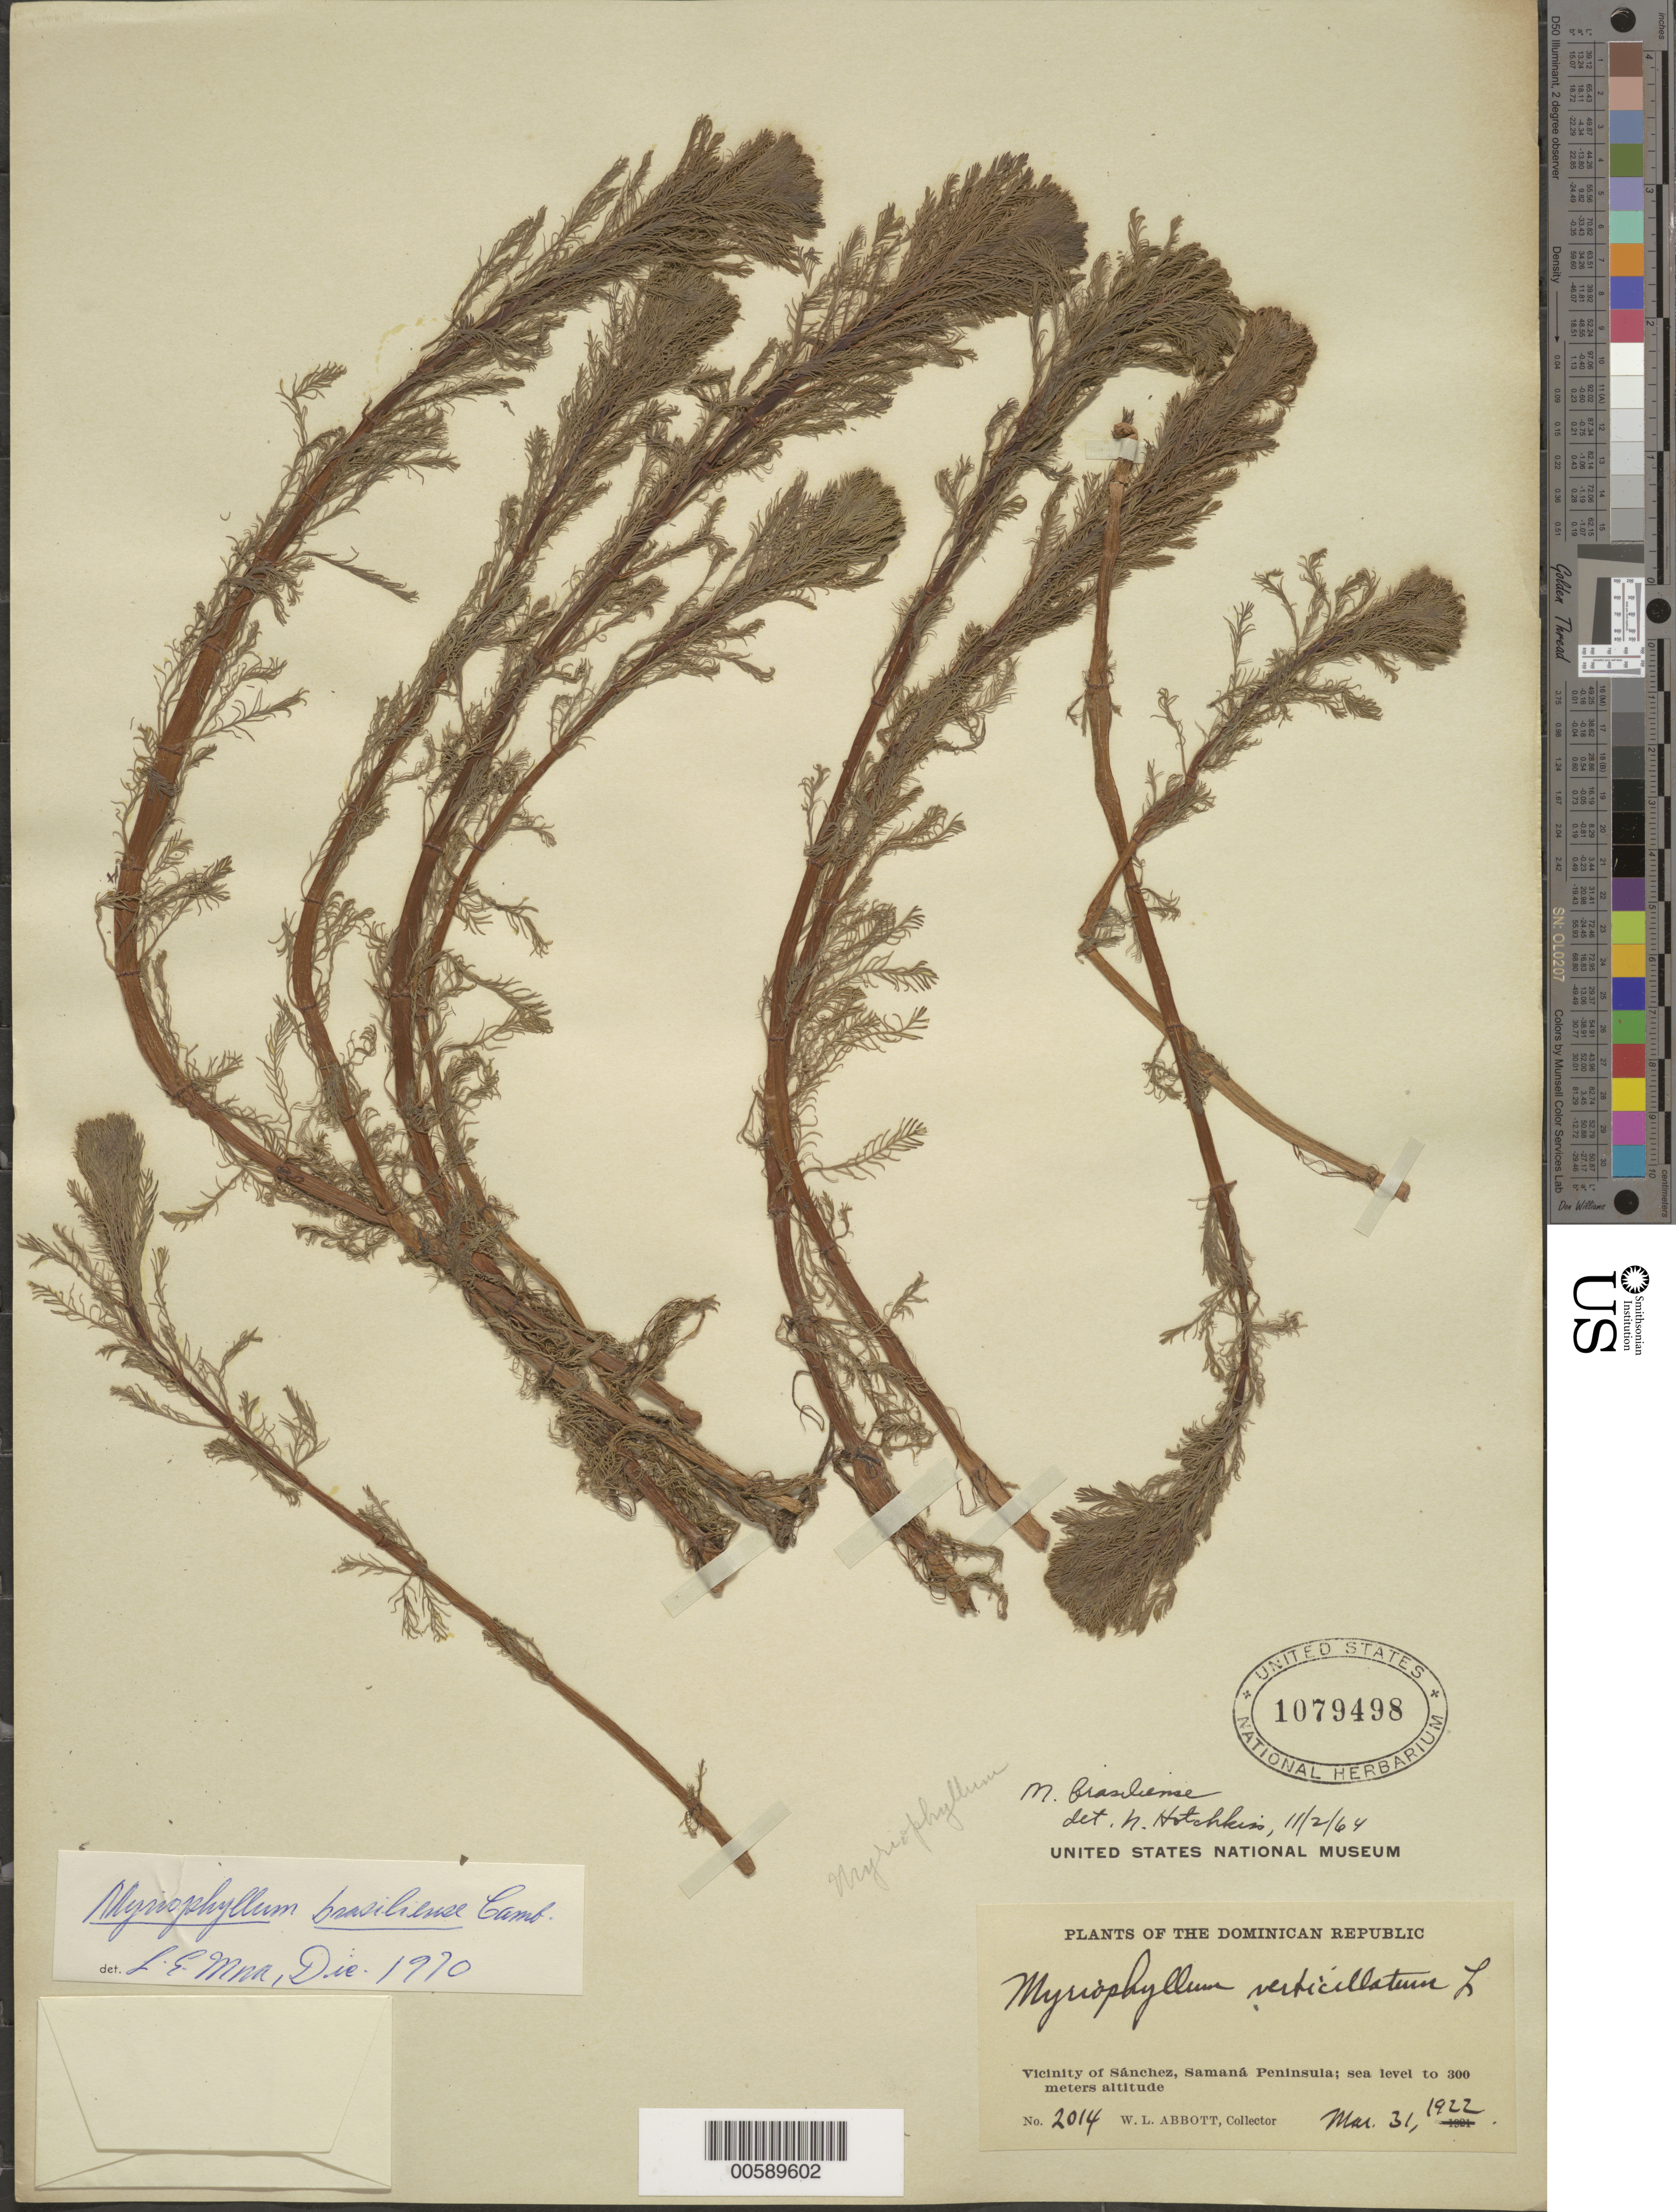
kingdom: Plantae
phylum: Tracheophyta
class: Magnoliopsida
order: Saxifragales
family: Haloragaceae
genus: Myriophyllum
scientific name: Myriophyllum brasiliense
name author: Cambess.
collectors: W. L. Abbott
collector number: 2014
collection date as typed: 31 Mar 1922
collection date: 1922-03-31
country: Dominican Republic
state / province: Samaná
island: Hispaniola Island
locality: Sanchez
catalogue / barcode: US 1079498